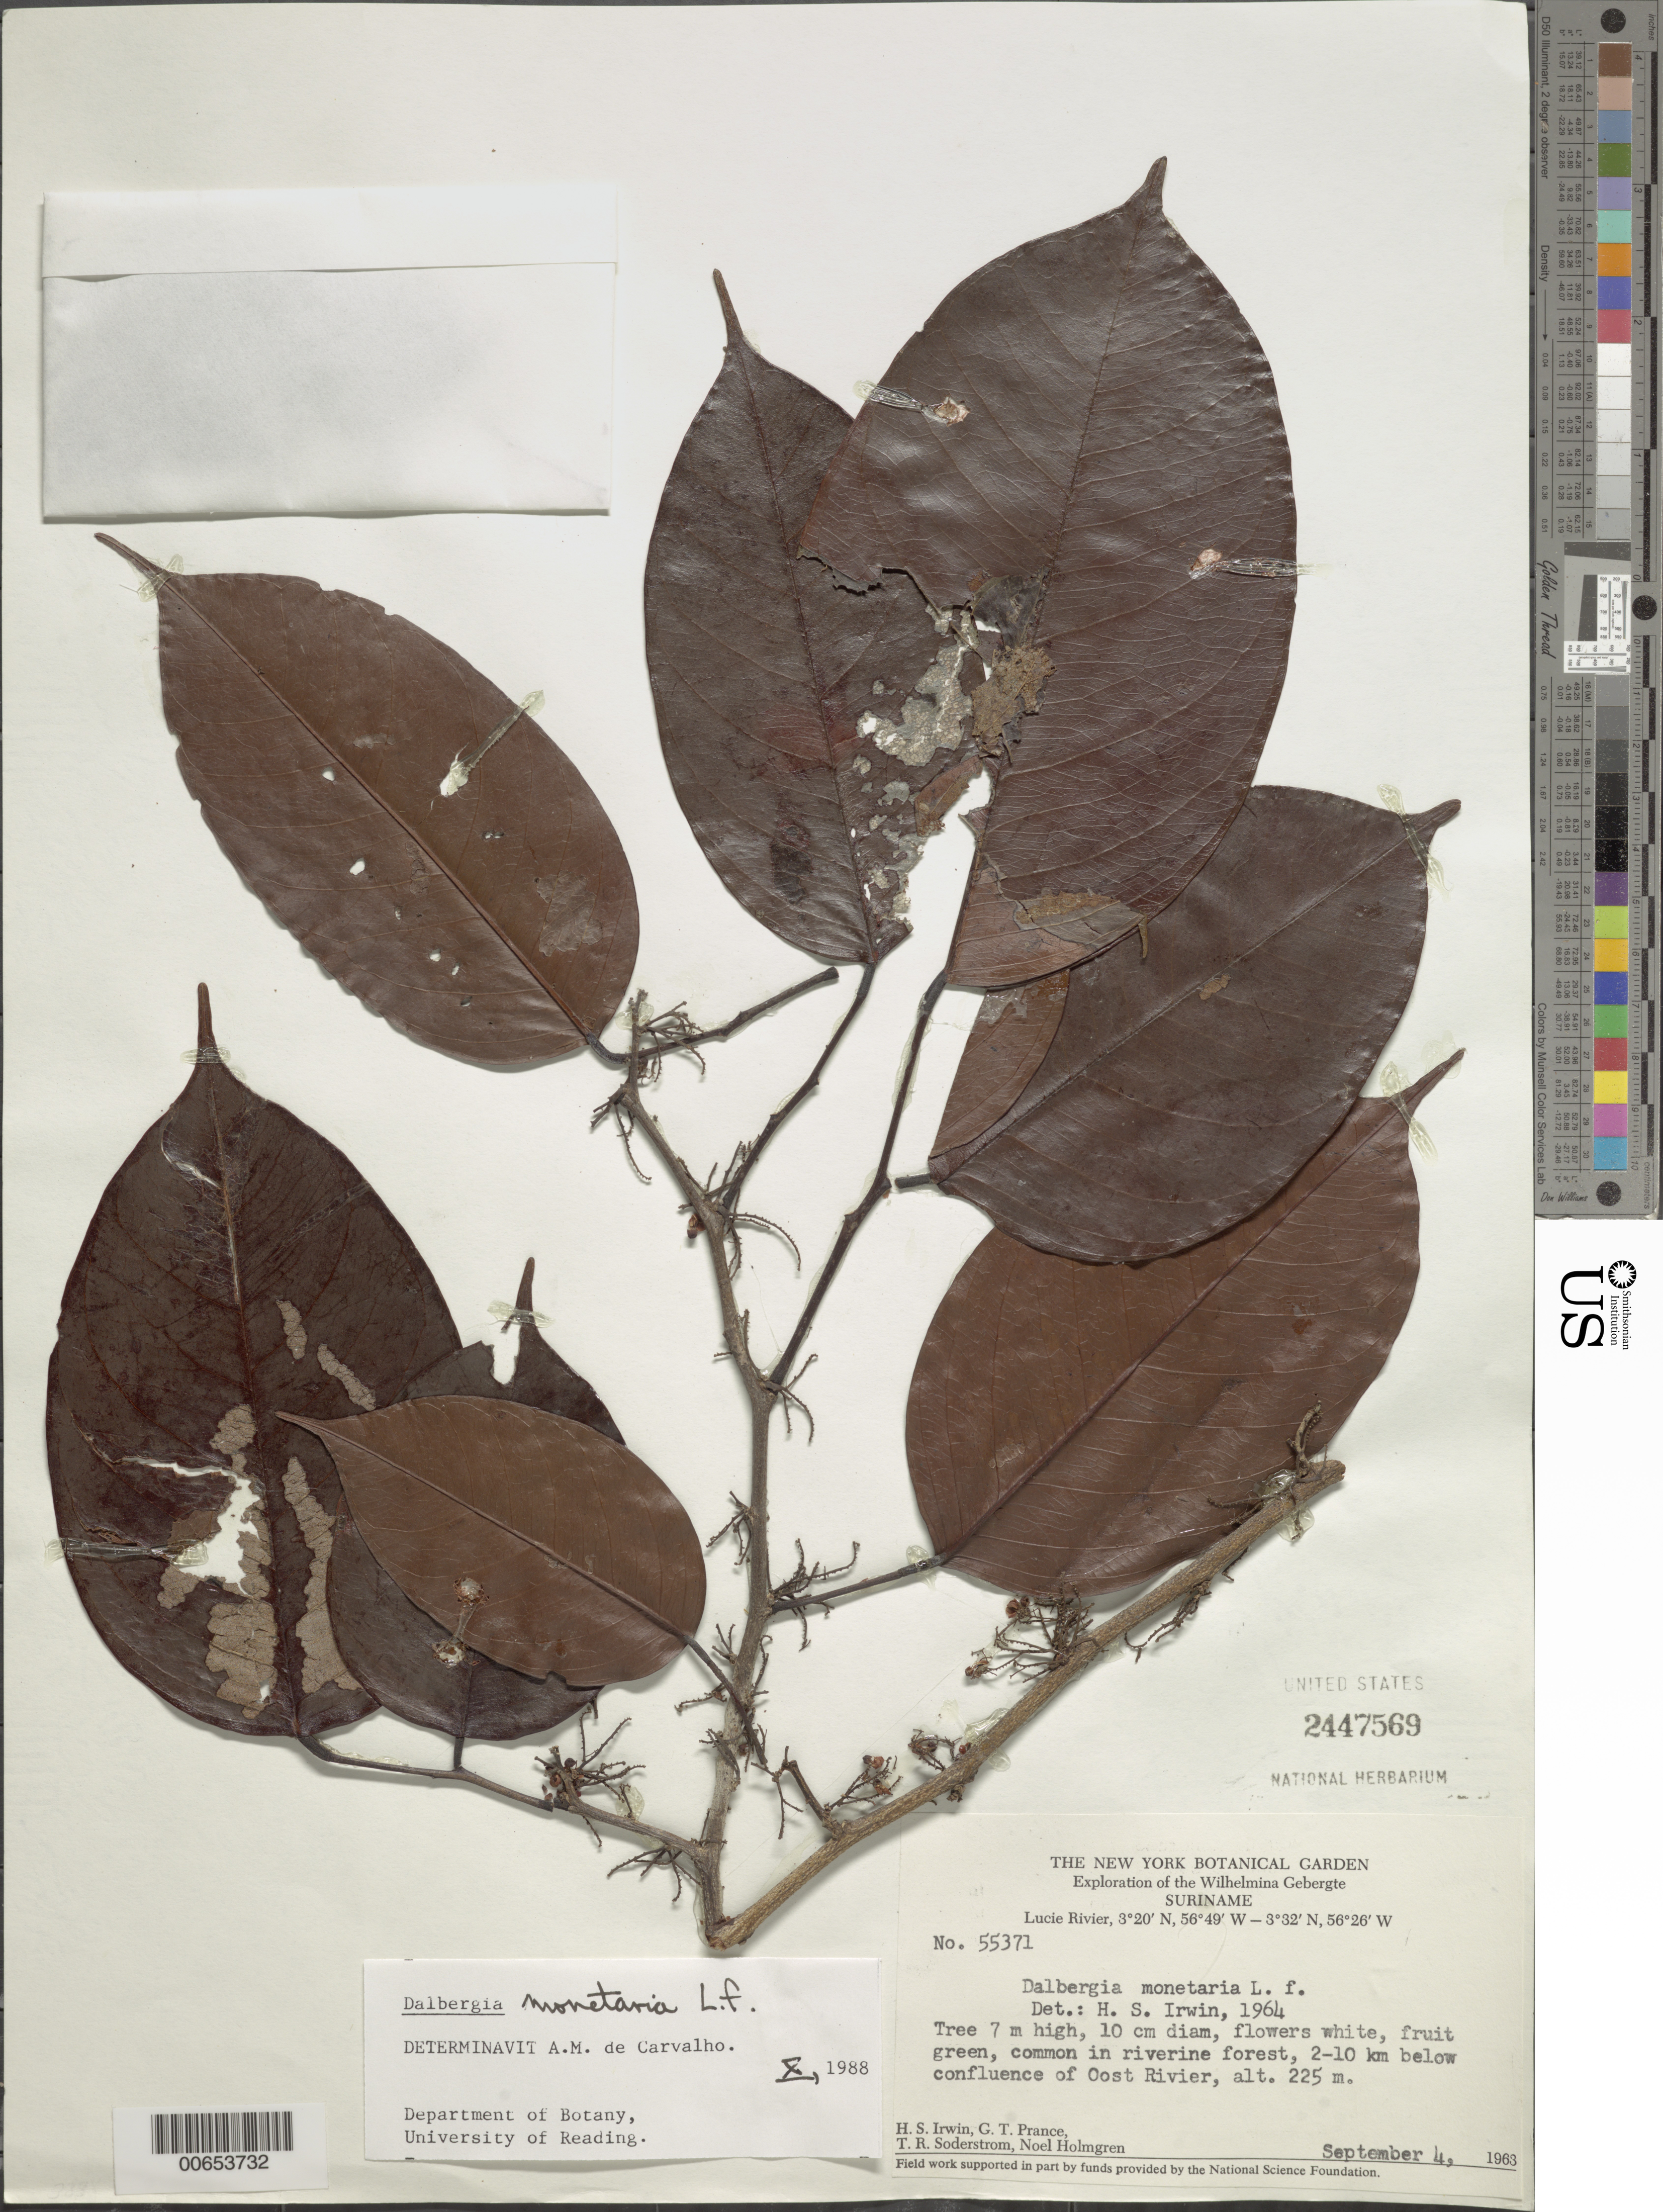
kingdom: Plantae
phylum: Tracheophyta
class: Magnoliopsida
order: Fabales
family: Fabaceae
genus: Dalbergia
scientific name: Dalbergia monetaria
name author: L. f.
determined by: Carvalho, A. M. V. de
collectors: H. Irwin, G. T. Prance, T. R. Soderstrom & N. H. Holmgren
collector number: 55371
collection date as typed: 4-Sep-63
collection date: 1963-09-04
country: Suriname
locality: Lucie R., 2-10 km below confl. with Oost R., Wilhelmina Gebergte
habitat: Riverine forest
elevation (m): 225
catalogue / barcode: US 2447569